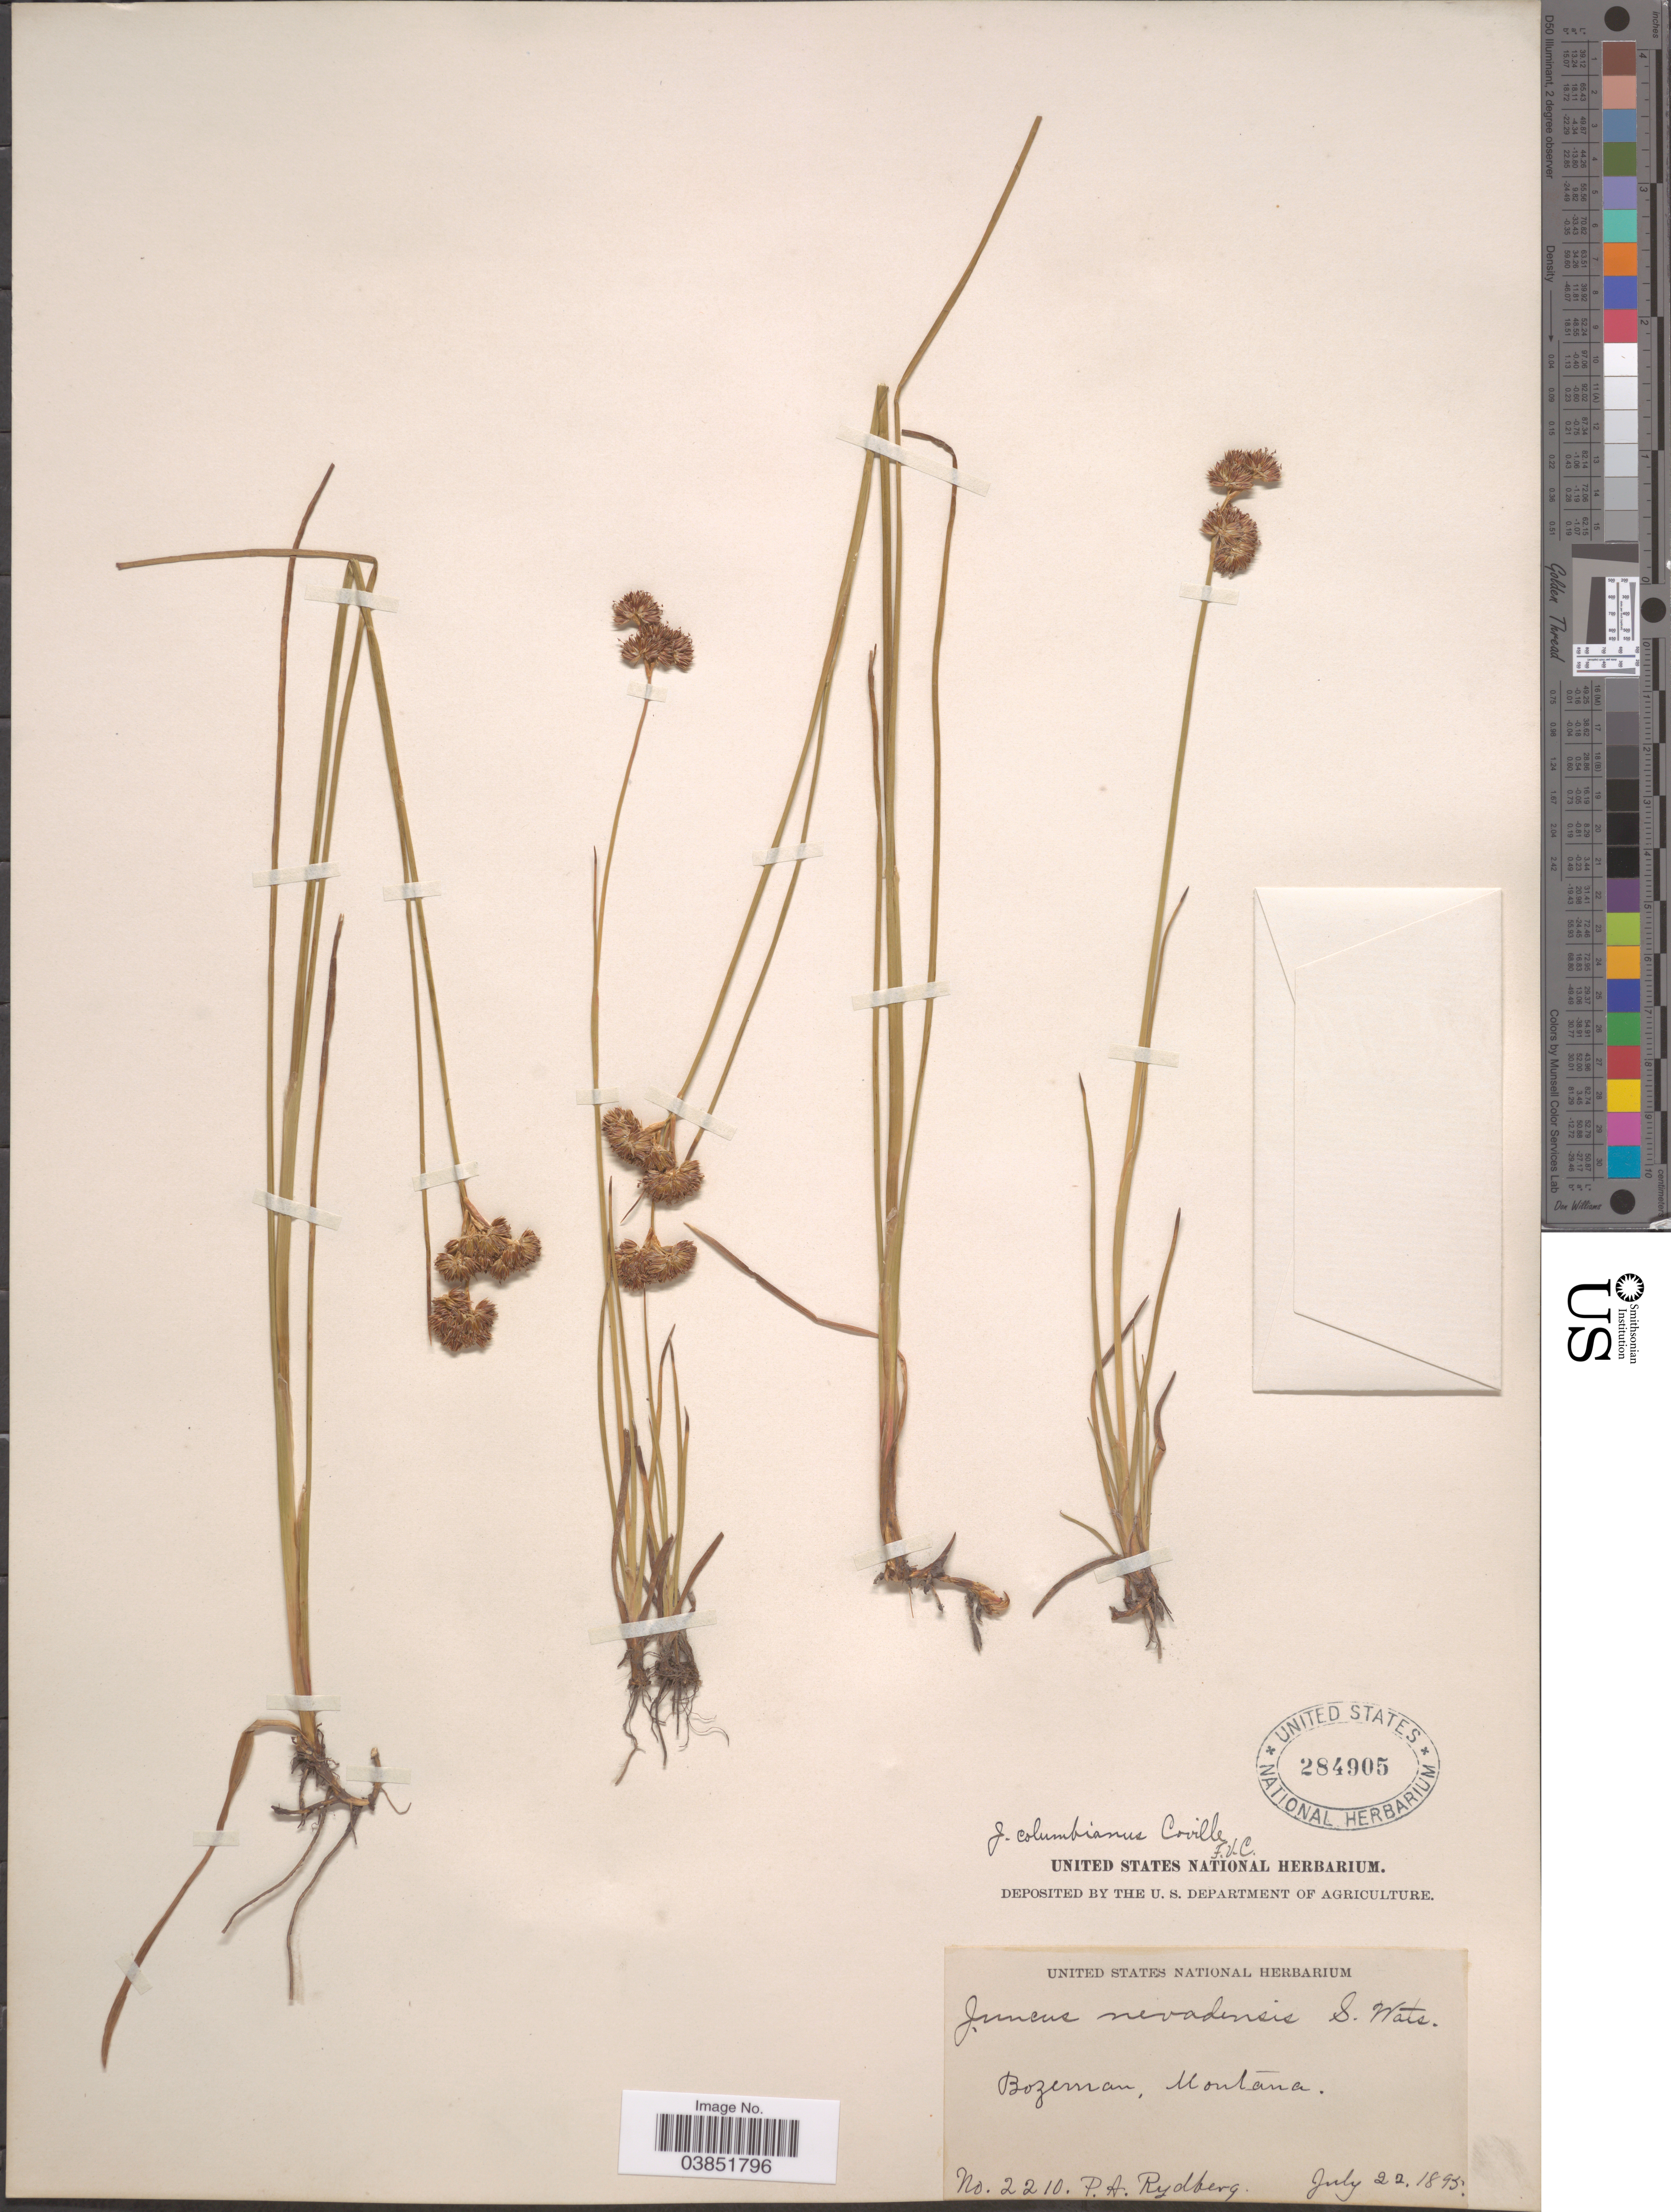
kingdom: Plantae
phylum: Tracheophyta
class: Liliopsida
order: Poales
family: Juncaceae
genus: Juncus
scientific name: Juncus columbianus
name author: Coville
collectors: P. A. Rydberg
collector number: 2210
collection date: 1895-07-22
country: United States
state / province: Montana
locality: Bozeman.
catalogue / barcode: US 284905